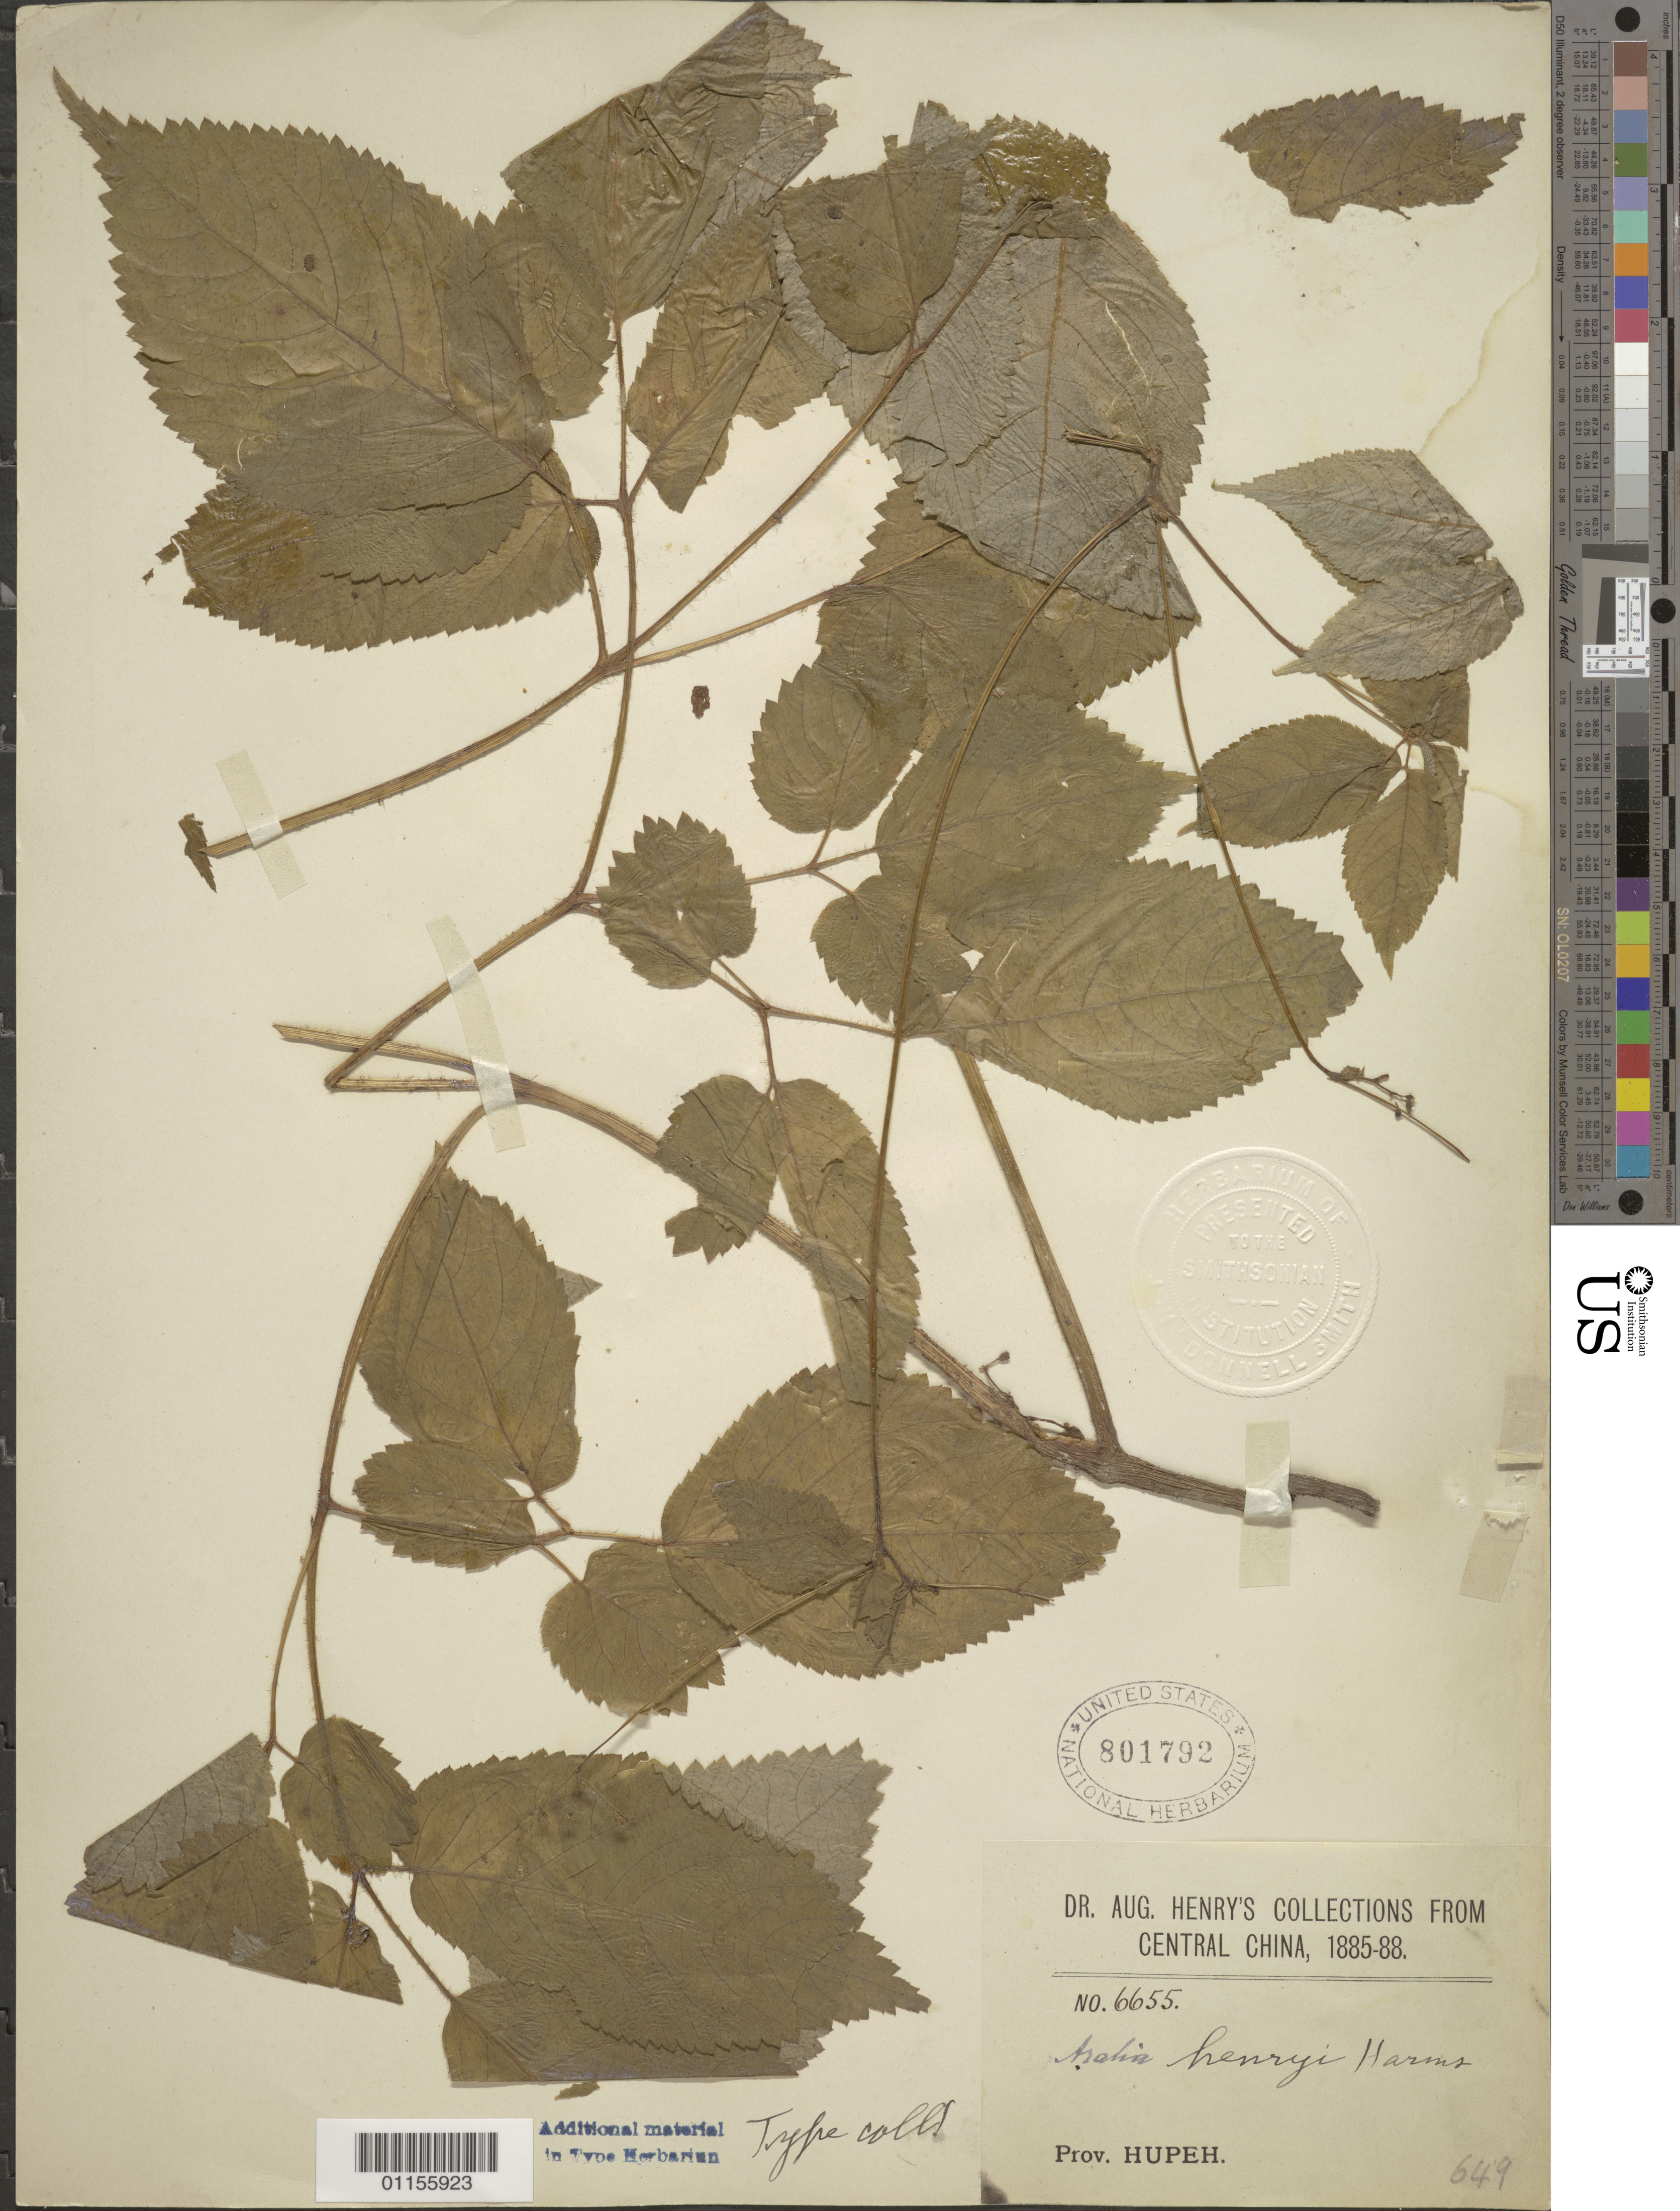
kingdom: Plantae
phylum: Tracheophyta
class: Magnoliopsida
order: Apiales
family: Araliaceae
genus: Aralia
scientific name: Aralia henryi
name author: Harms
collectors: A. Henry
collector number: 6655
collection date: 1885/1888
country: China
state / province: Hubei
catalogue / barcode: US 801792